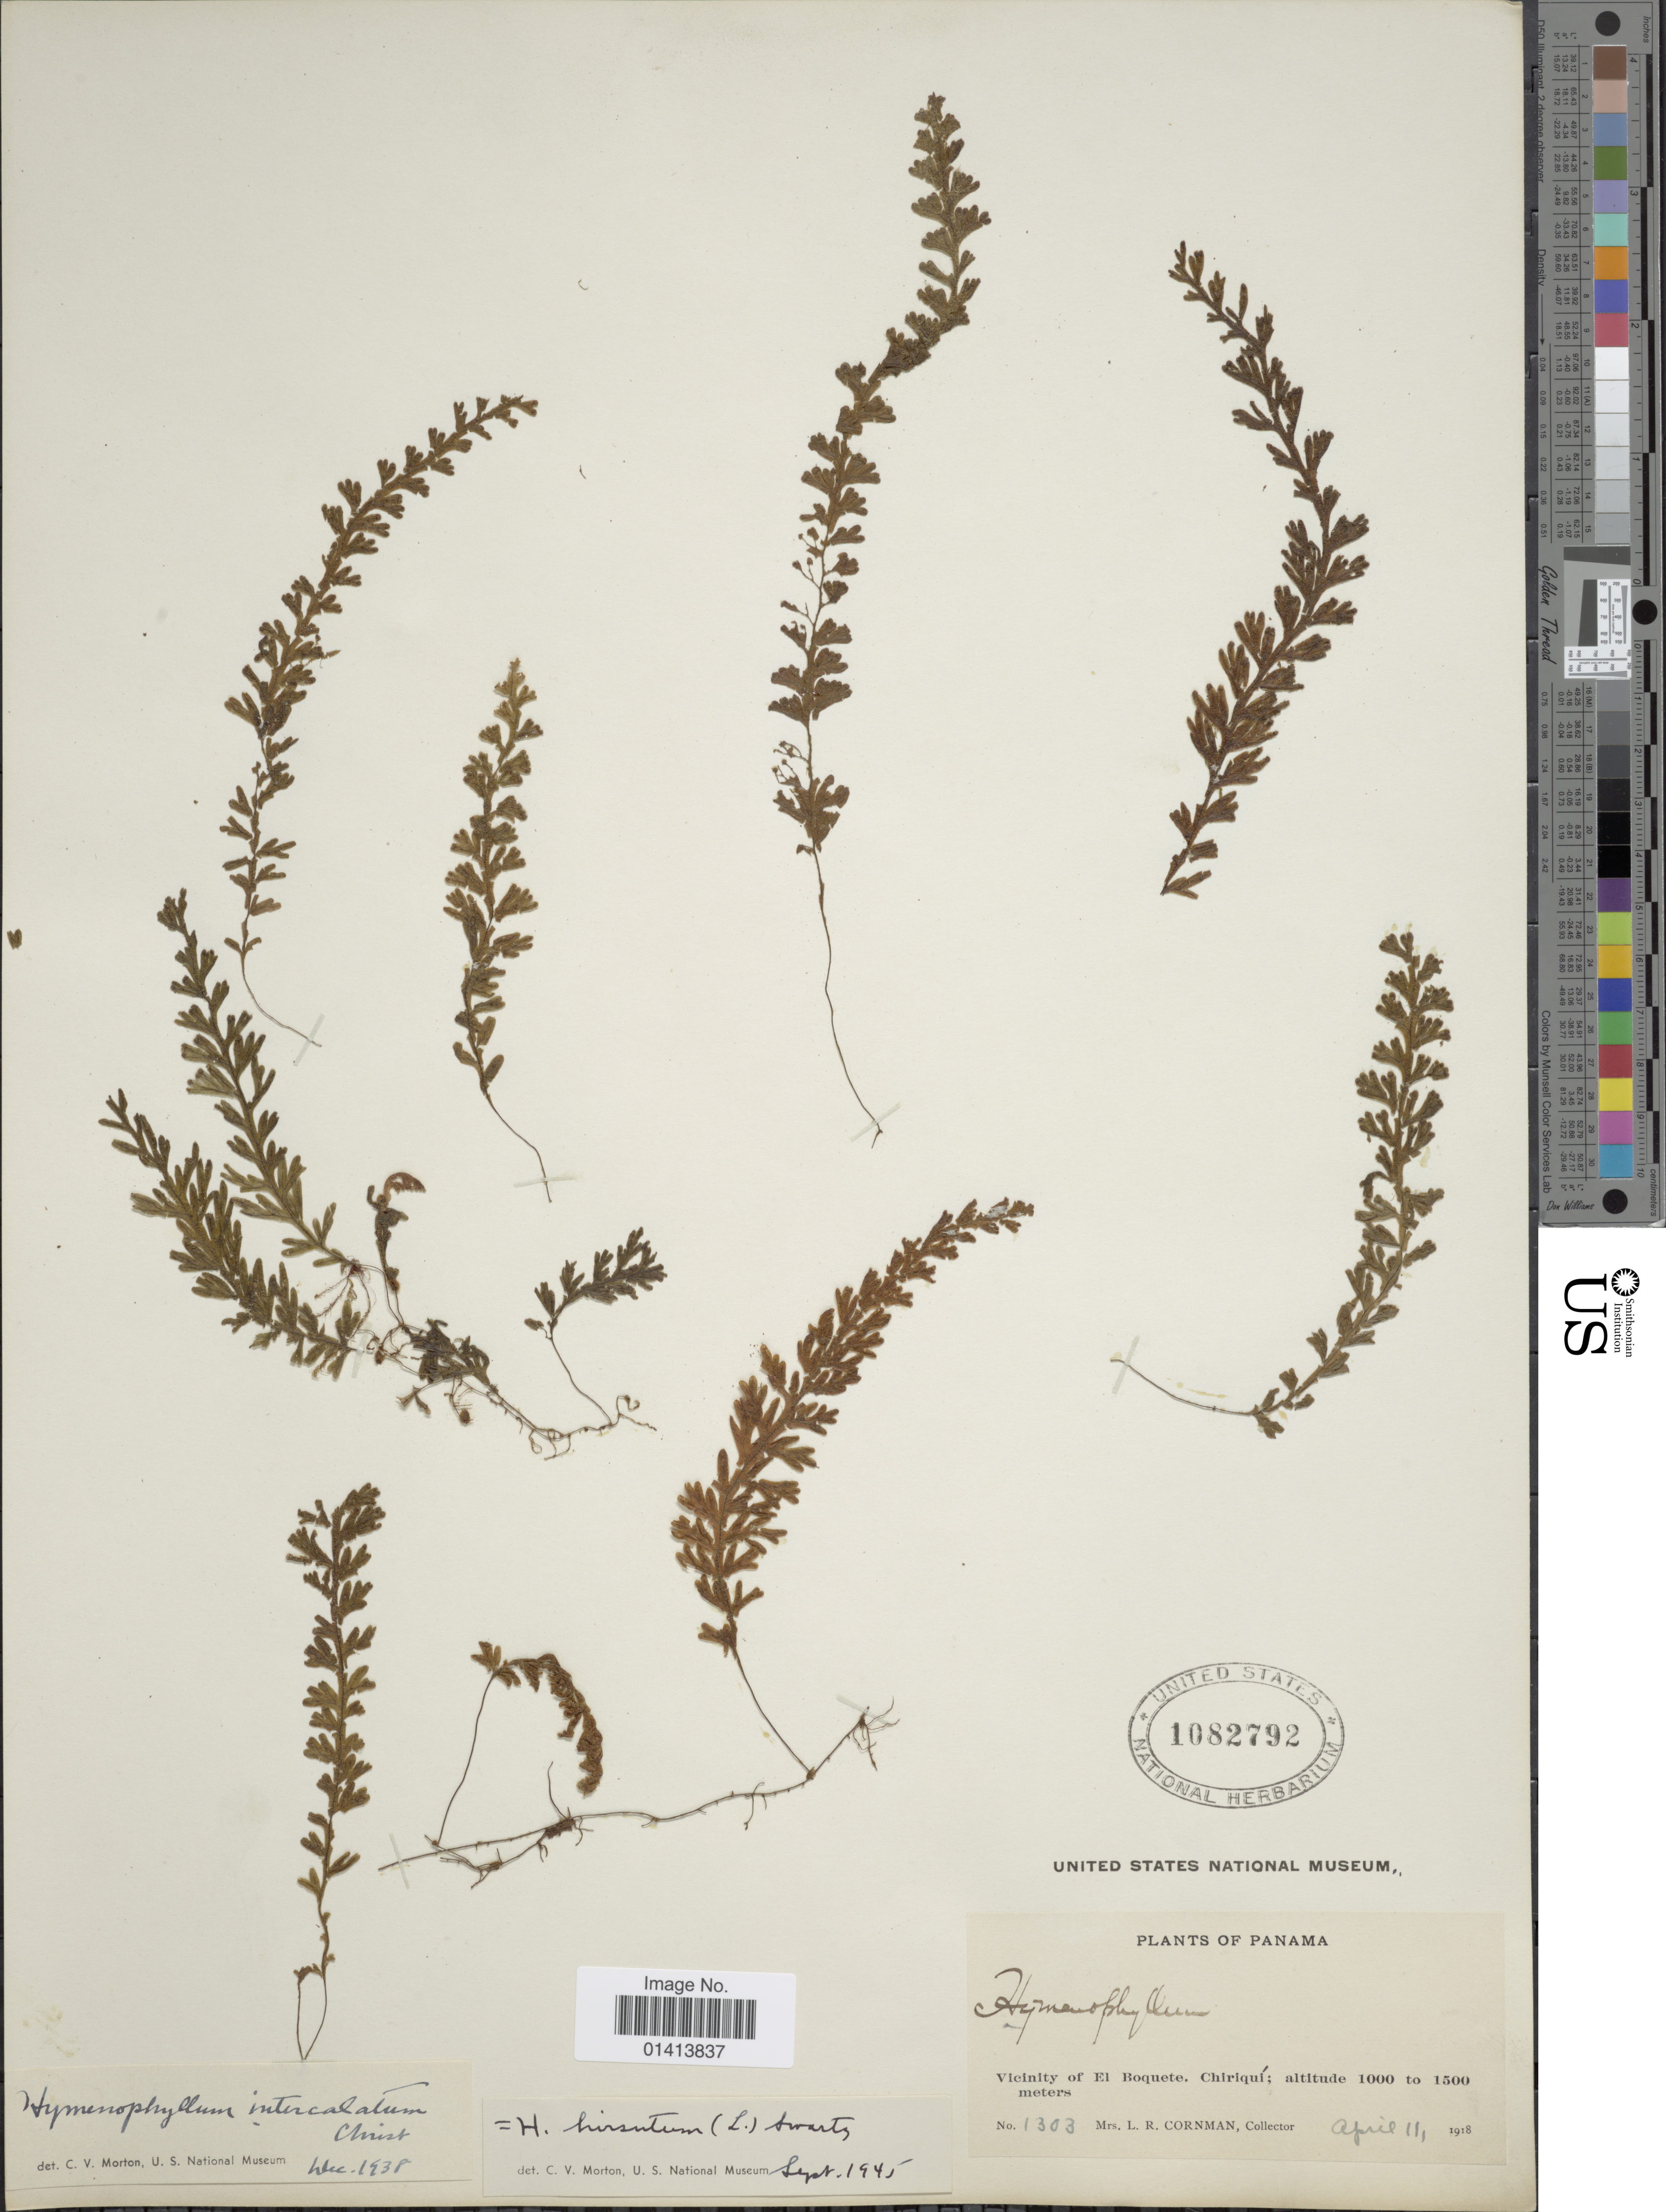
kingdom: Plantae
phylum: Tracheophyta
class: Polypodiopsida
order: Hymenophyllales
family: Hymenophyllaceae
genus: Hymenophyllum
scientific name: Hymenophyllum fragile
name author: (Hedw.) C.V. Morton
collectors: L. Cornman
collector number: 1303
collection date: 1918-04-11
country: Panama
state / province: Chiriqui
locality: Vicinity of El Boquete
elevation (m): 1000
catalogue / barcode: US 1082792